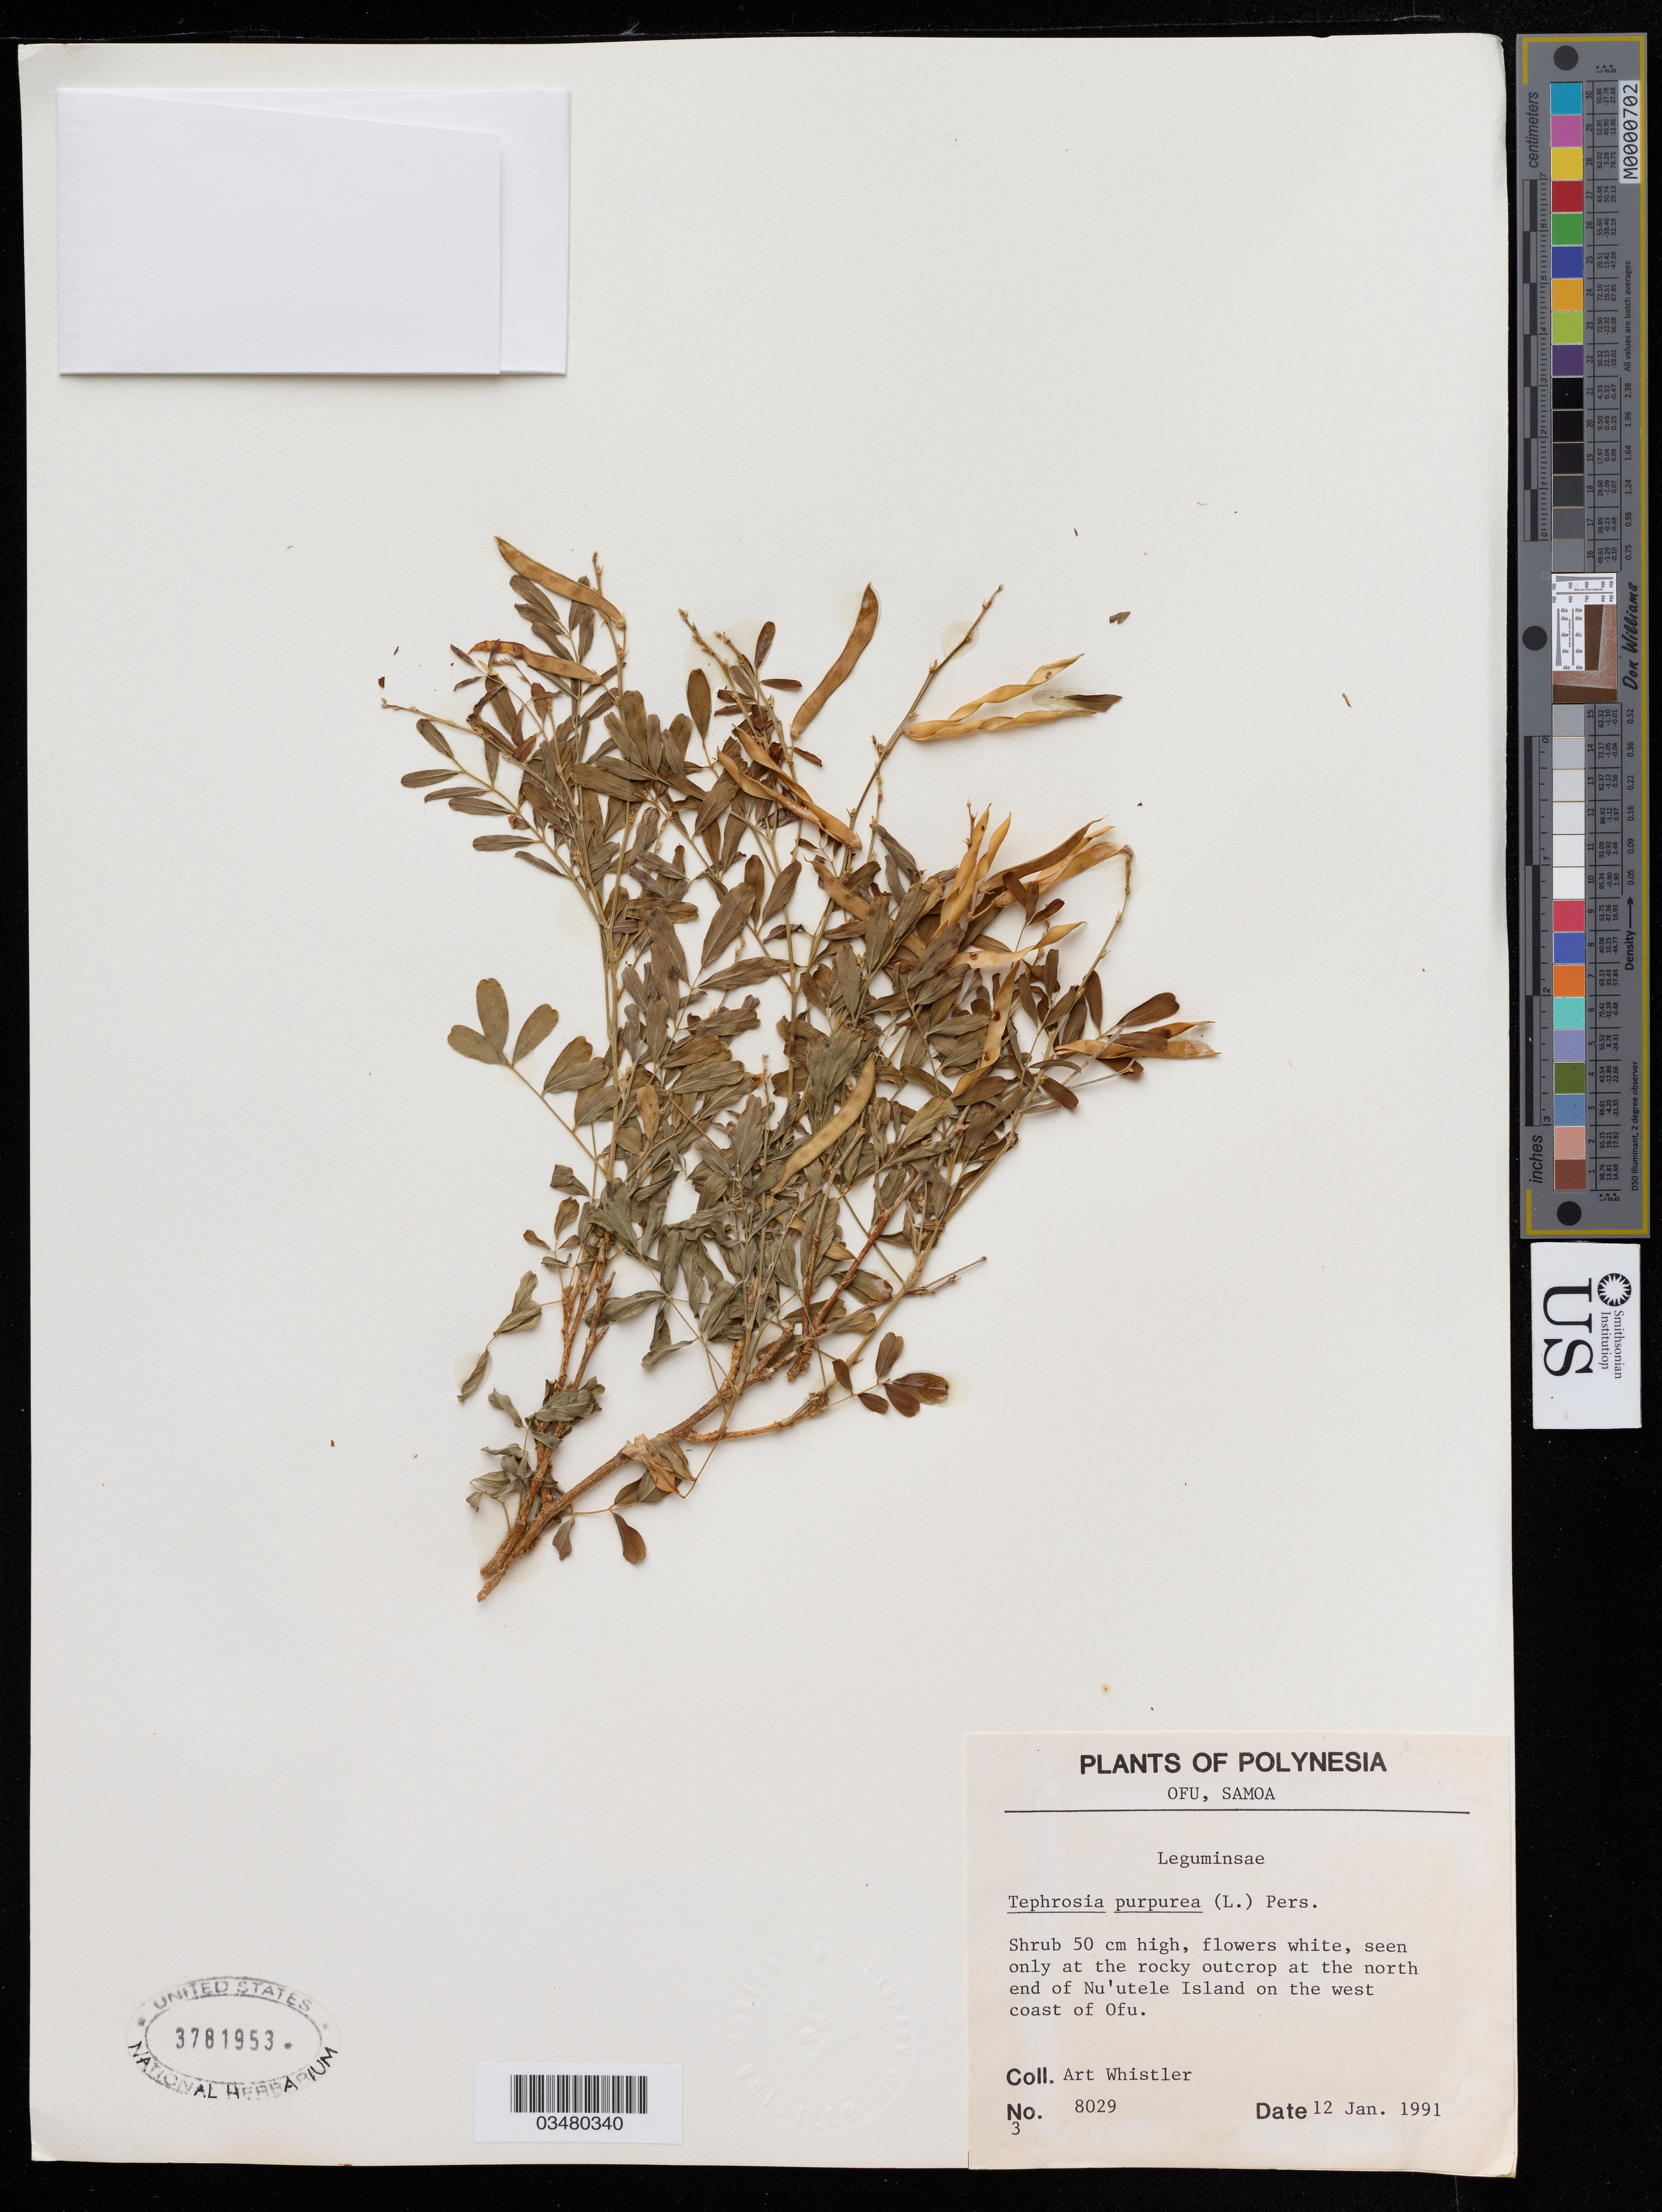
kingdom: Plantae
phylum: Tracheophyta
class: Magnoliopsida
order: Fabales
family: Fabaceae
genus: Tephrosia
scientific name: Tephrosia purpurea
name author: (L.) Pers.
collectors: A. Whistler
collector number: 8029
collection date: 1991-01-12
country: American Samoa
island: Ofu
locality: At the rocky outcrop at the north end of Nuutele Island on the west coast of Ofu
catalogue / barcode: US 3781953